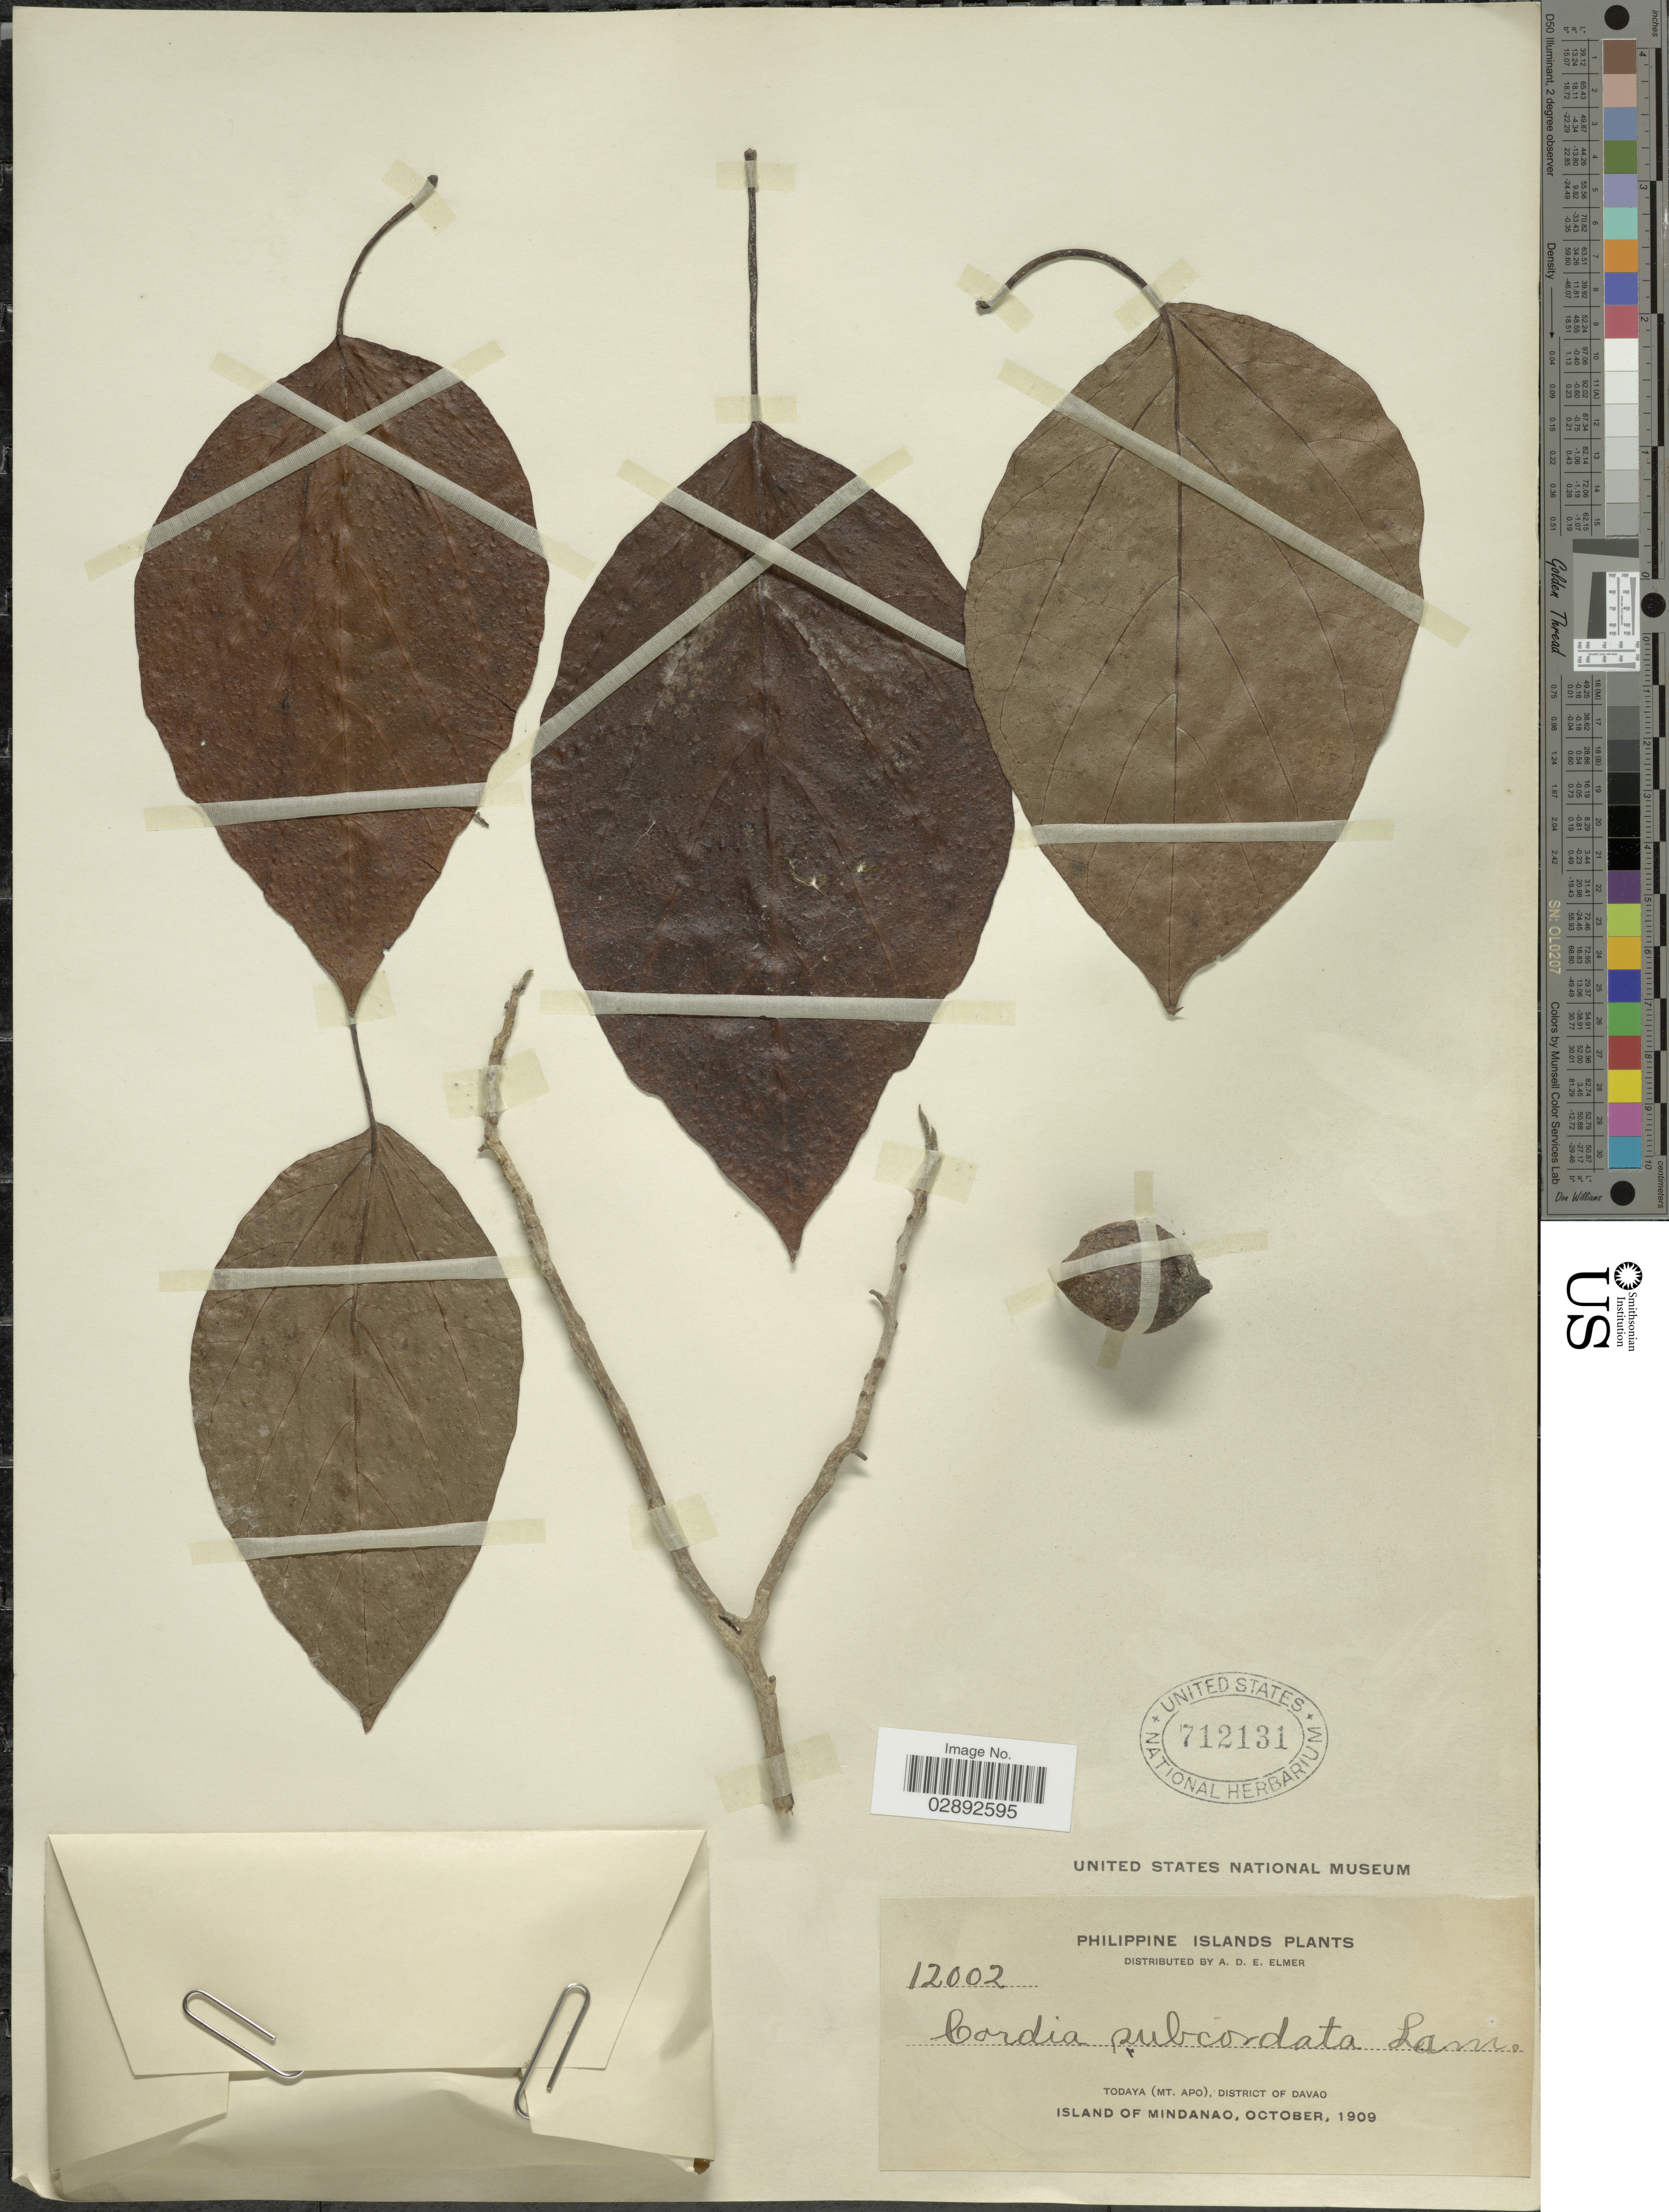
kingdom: Plantae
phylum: Tracheophyta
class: Magnoliopsida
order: Boraginales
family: Cordiaceae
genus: Cordia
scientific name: Cordia subcordata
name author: Lam.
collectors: A. D. E. Elmer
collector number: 12002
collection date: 1909-10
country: Philippines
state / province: Davao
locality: Todaya (Mt. Apo), District of Davao. Island of Mindanao.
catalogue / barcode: US 712131